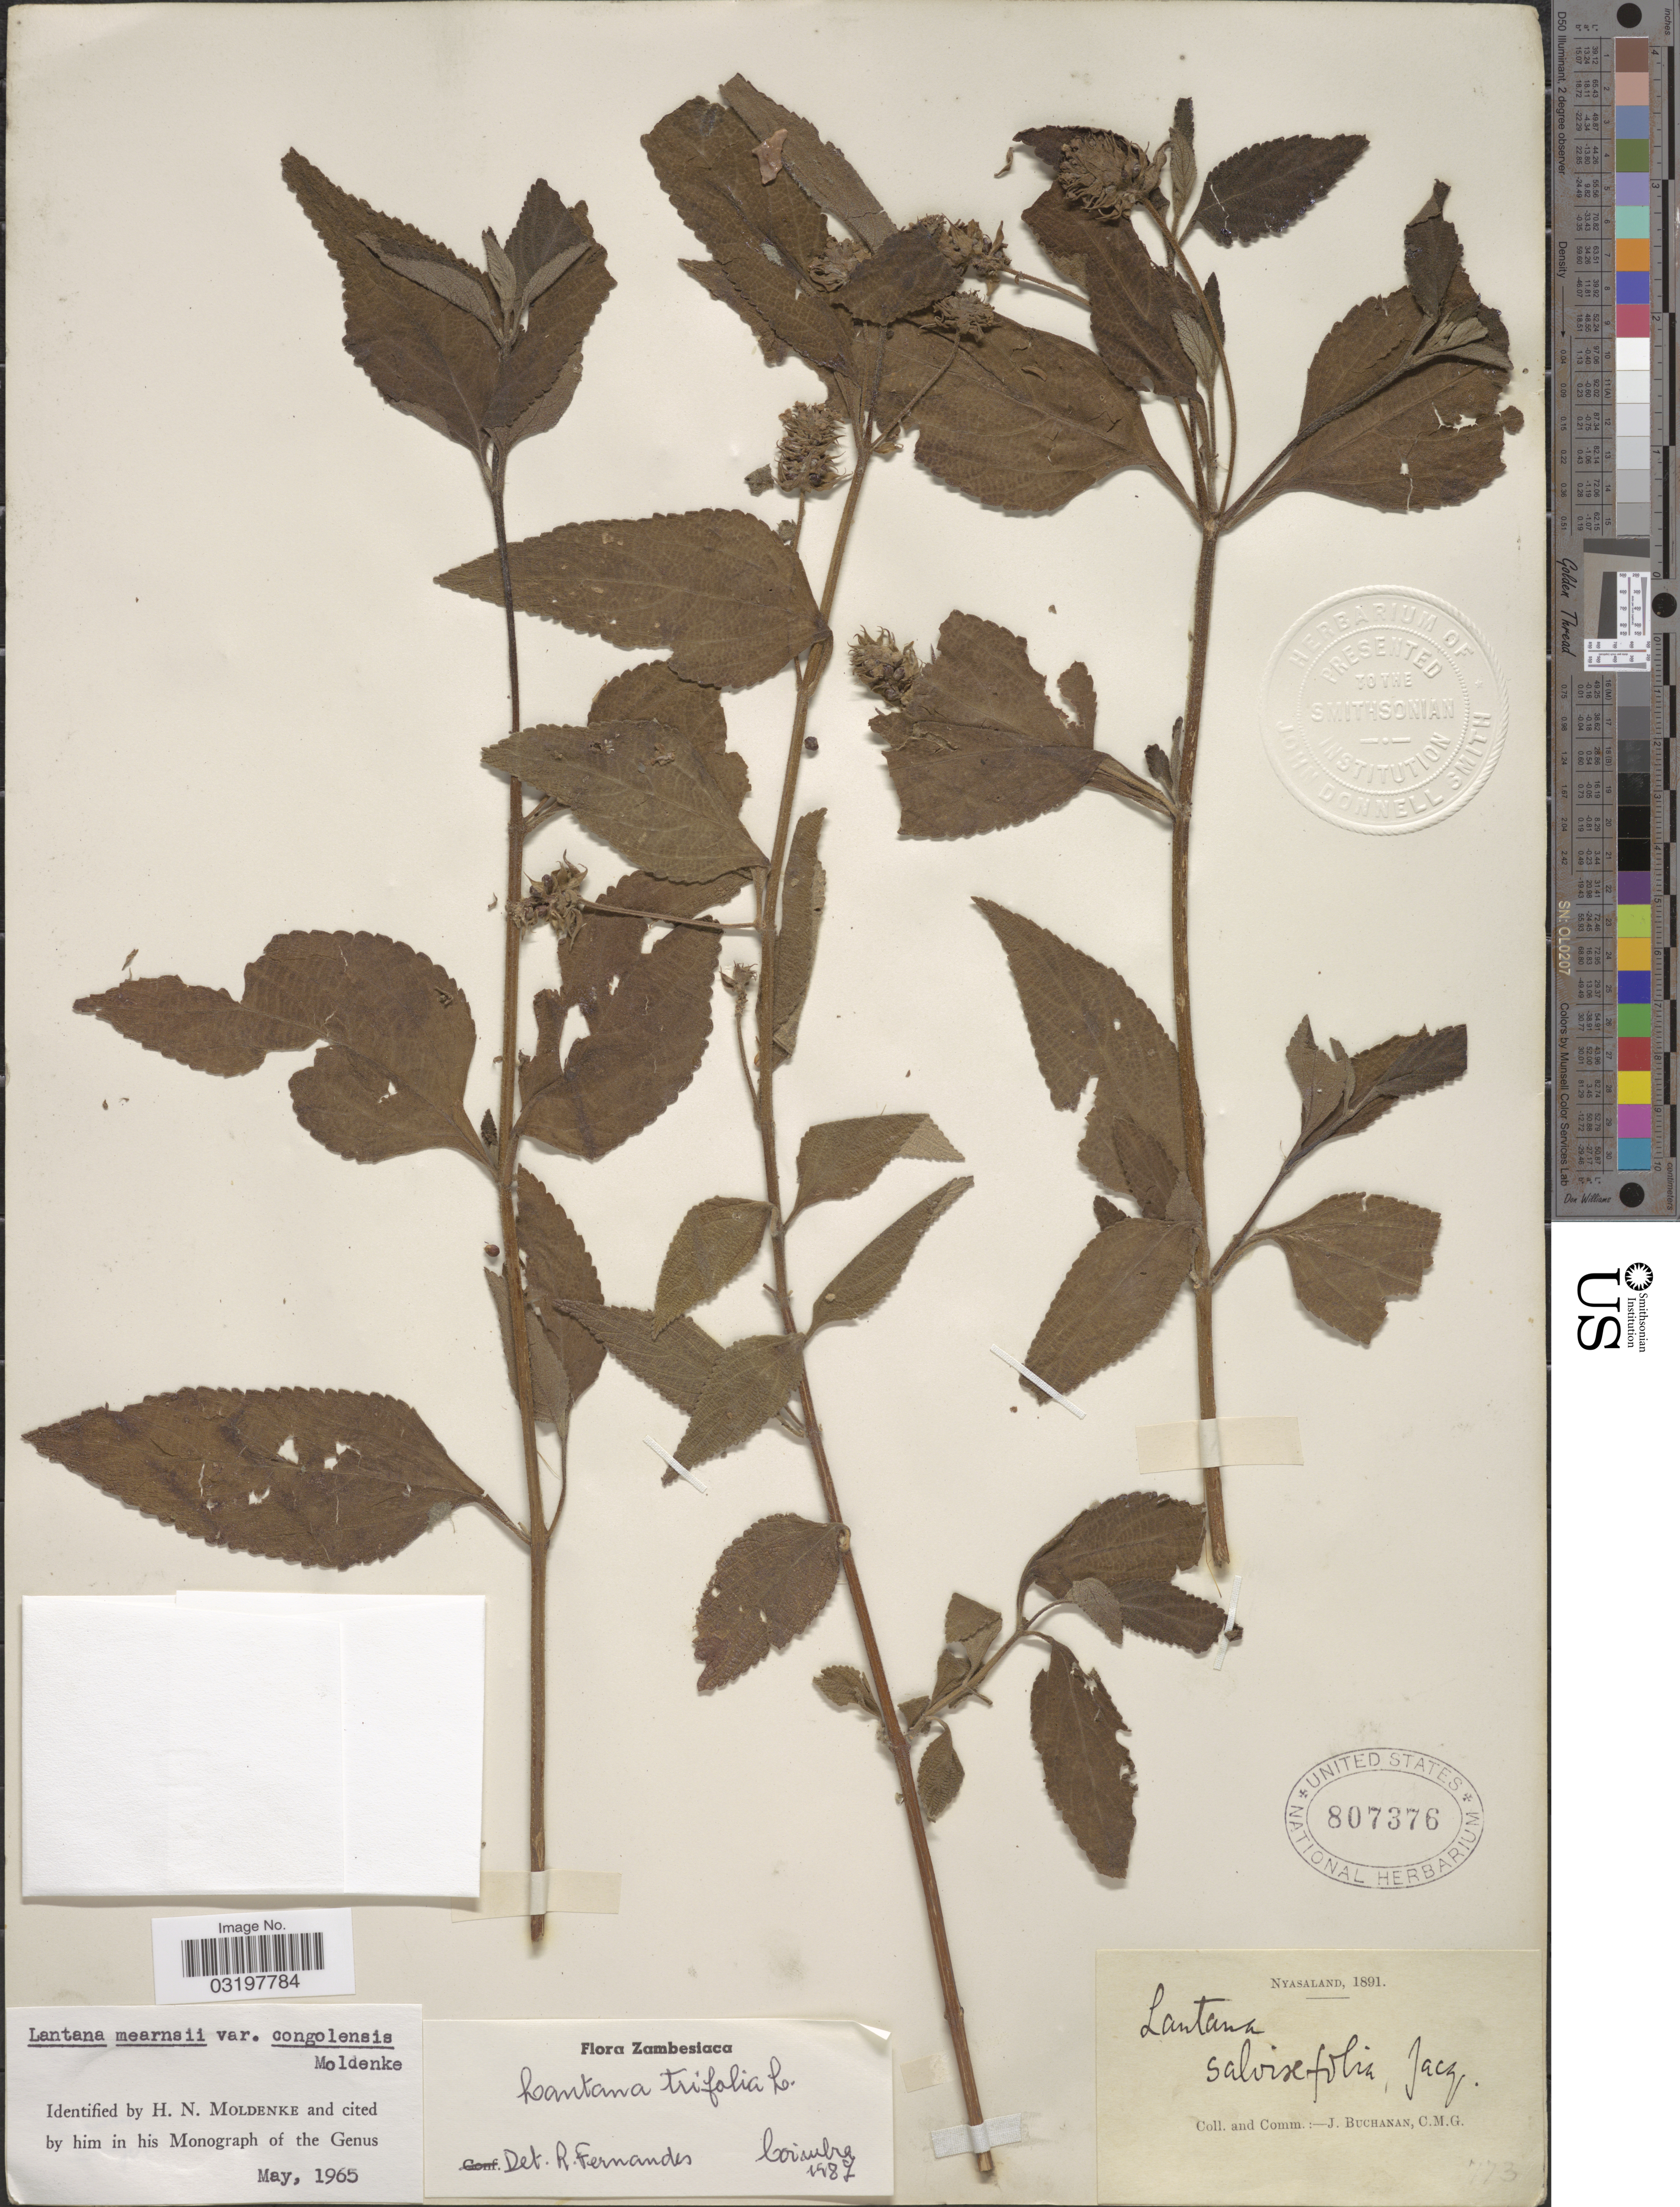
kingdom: Plantae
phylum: Tracheophyta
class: Magnoliopsida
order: Lamiales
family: Verbenaceae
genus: Lantana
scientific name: Lantana trifolia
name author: L.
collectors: J. Buchanan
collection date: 1891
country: Malawi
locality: Nyasaland.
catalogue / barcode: US 807376